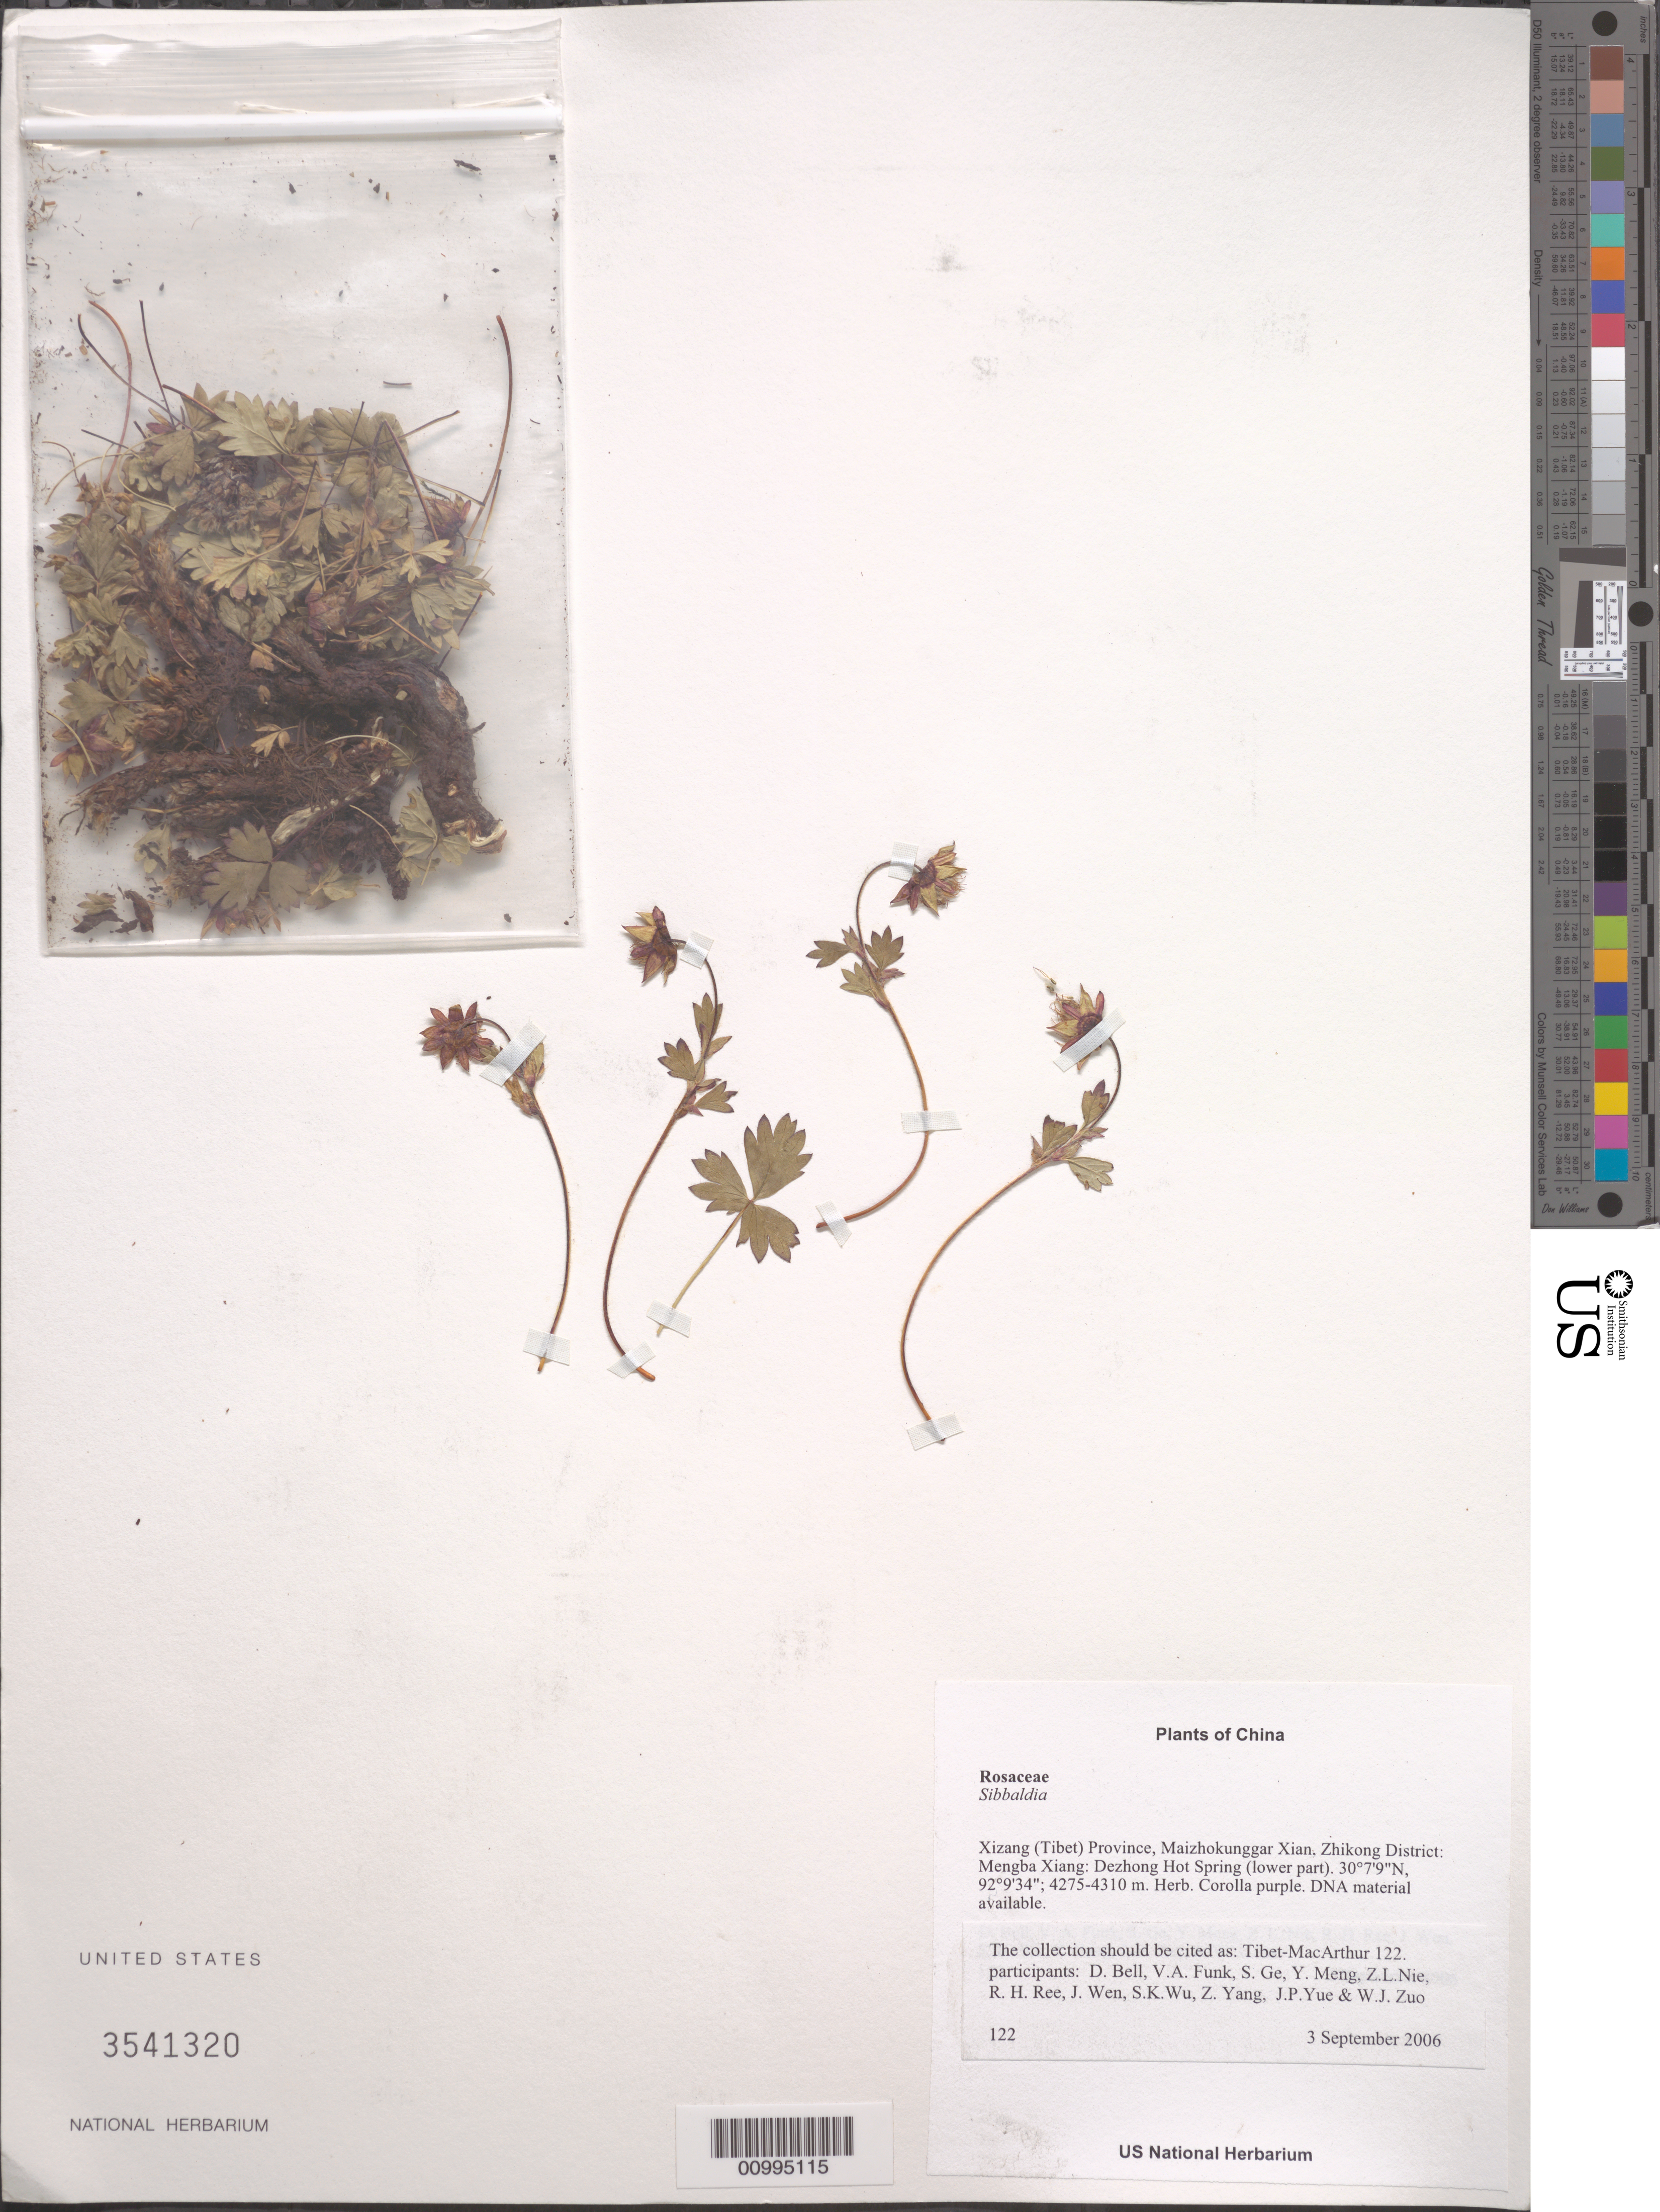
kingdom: Plantae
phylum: Tracheophyta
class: Magnoliopsida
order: Rosales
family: Rosaceae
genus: Sibbaldia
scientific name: Sibbaldia sp.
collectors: Tibet-MacArthur, D. A. Bell, V. Funk, S. Ge, Y. Meng, Z. Nie, R. Ree, J. Wen, S. K. Wu, Z. Yang, J. Yue & W. Zuo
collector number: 122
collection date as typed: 03 Sep 2006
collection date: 2006-09-03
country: China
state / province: Xizang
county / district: Maizhokunggar Xian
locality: Zhikong District: Mengba Xiang:Dezhong Hot Spring (lower part).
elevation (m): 4275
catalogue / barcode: US 3541320